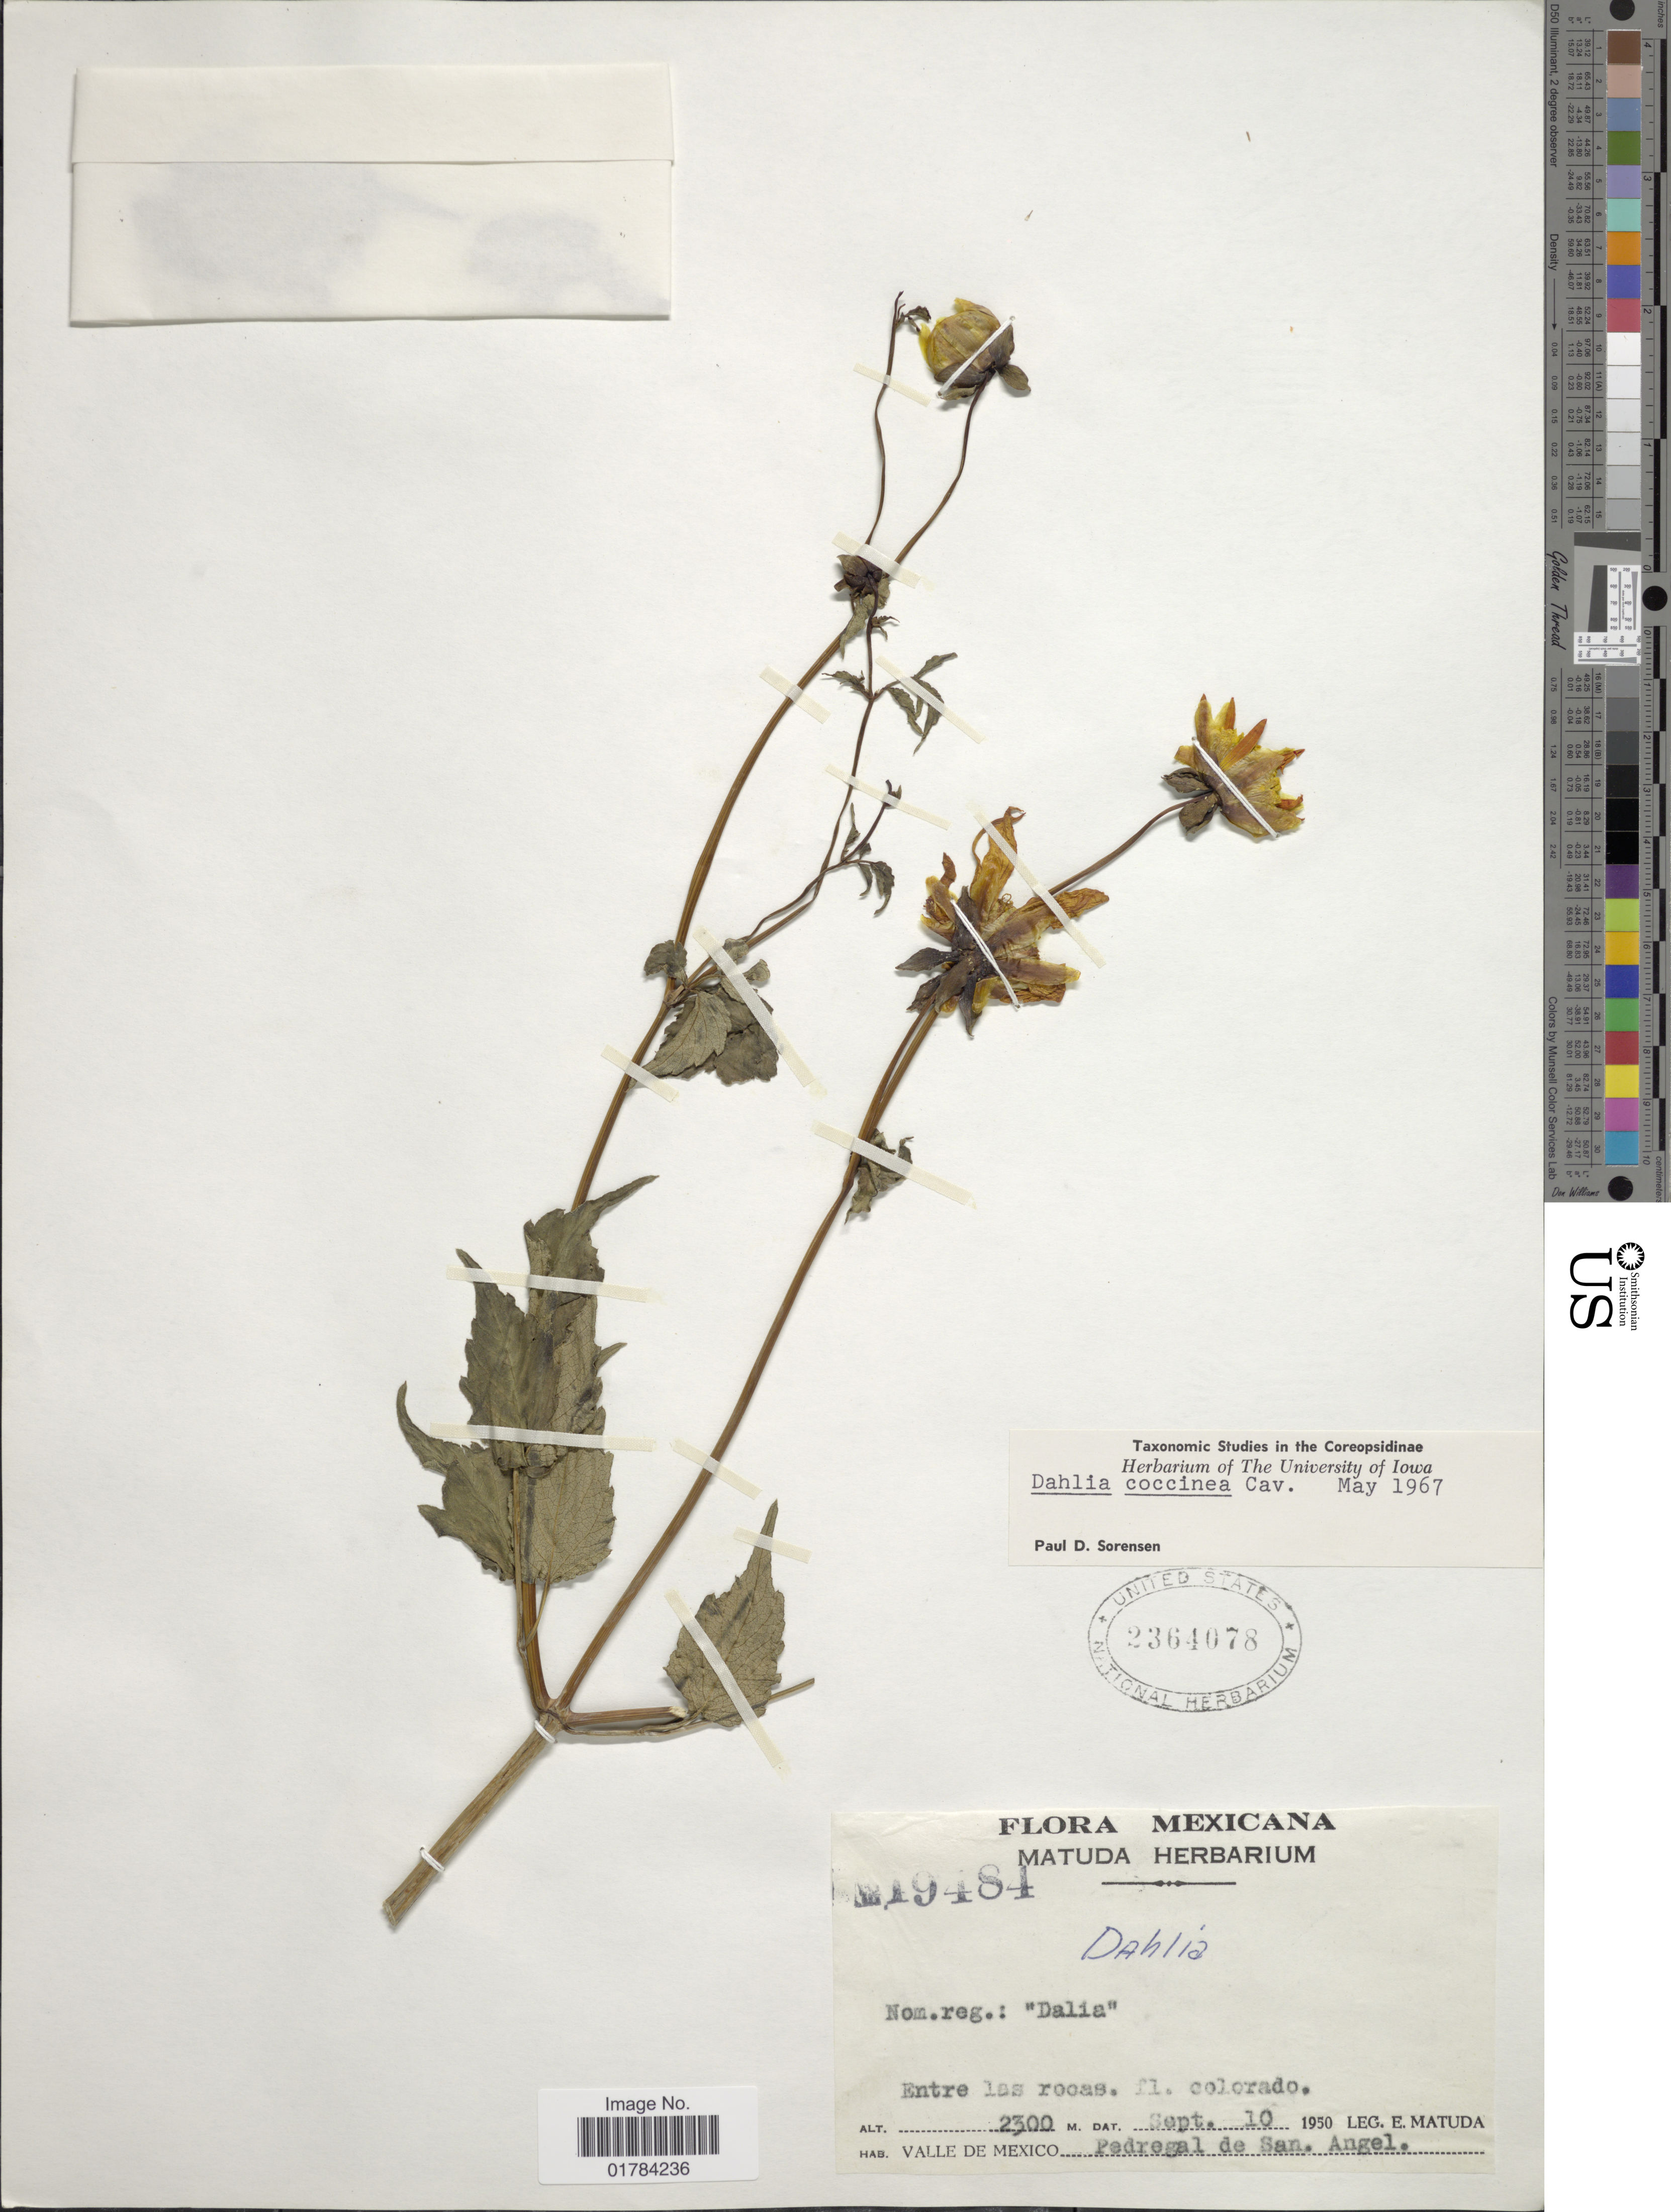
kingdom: Plantae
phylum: Tracheophyta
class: Magnoliopsida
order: Asterales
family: Asteraceae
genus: Dahlia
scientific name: Dahlia coccinea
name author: Cav.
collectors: E. Matuda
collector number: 19484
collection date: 1950-09-10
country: Mexico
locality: Entre las rocas, fl. colorado, Valle de Mexico Pedregal de San. Angel.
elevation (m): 2300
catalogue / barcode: US 2364078